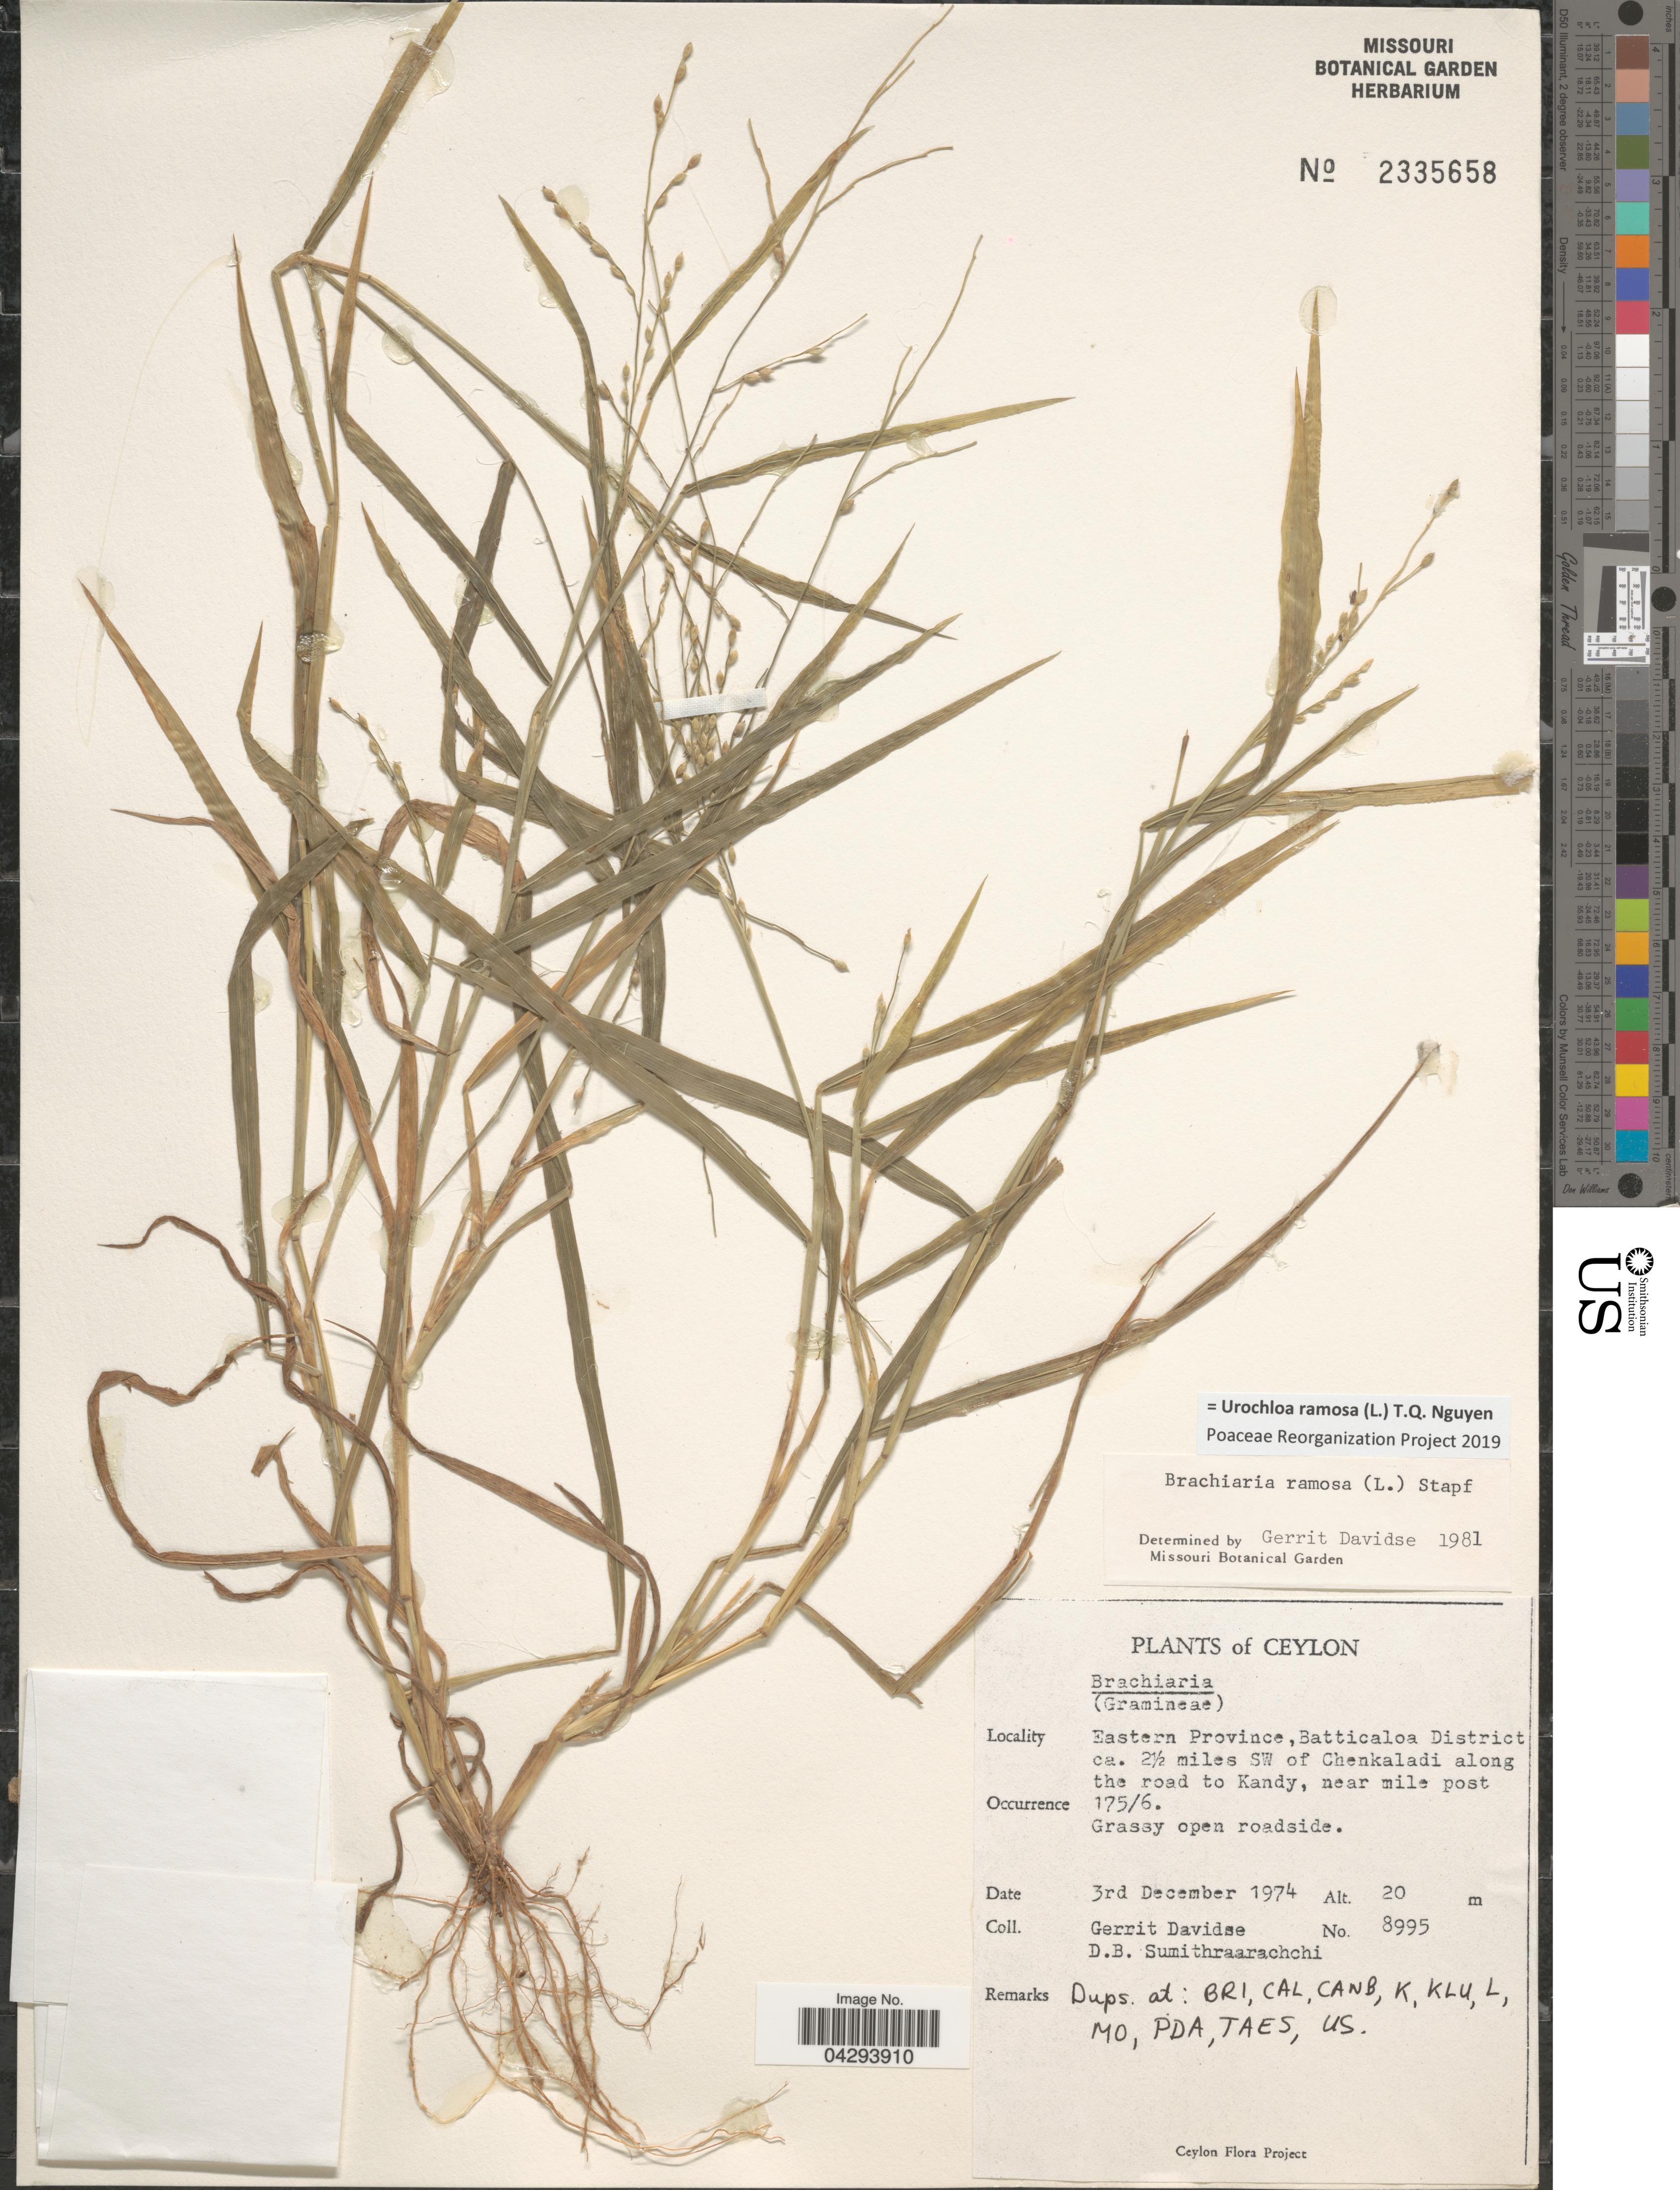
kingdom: Plantae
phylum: Tracheophyta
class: Liliopsida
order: Poales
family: Poaceae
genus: Urochloa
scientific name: Urochloa ramosa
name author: T.Q. Nguyen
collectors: G. Davidse & D. B. Sumithraarachchi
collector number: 8995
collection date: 1974-12-03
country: Sri Lanka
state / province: Eastern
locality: Ceylon. Batticola District ca. 2 1/2 miles SW of Chenkaladi along the road to Kandy, near mile post 175/6.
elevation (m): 20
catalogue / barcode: US 2335658